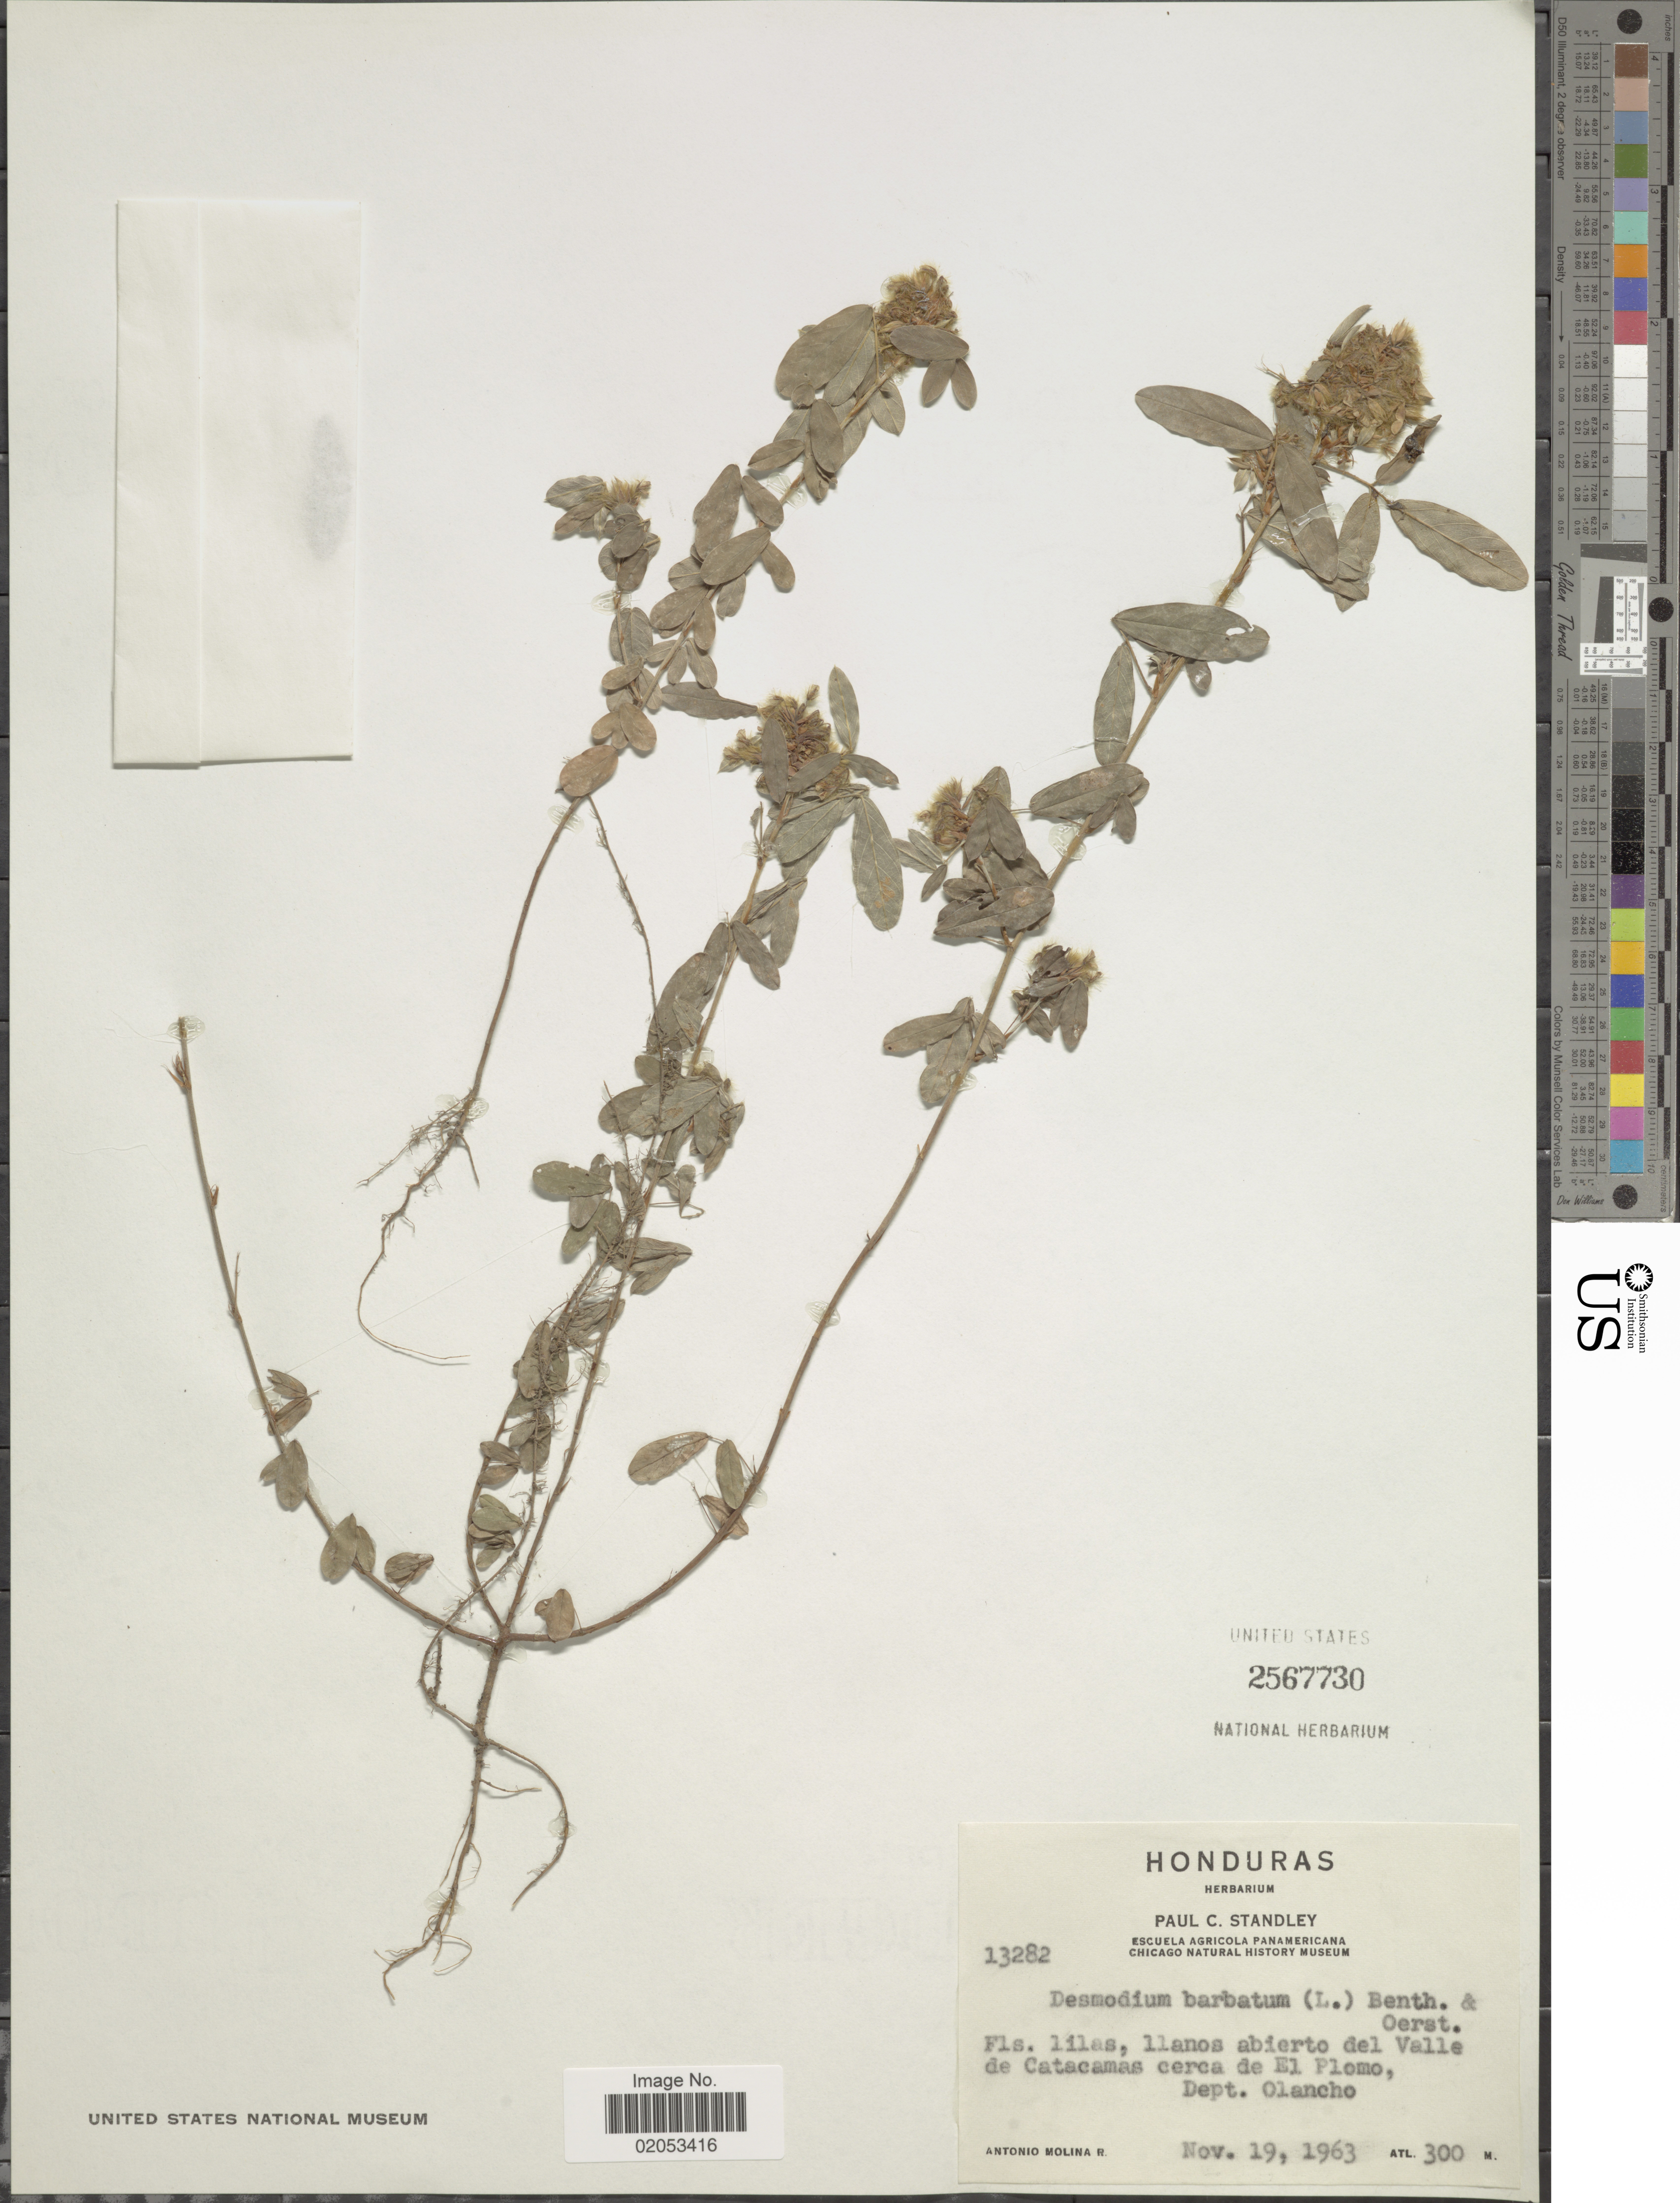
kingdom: Plantae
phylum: Tracheophyta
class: Magnoliopsida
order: Fabales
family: Fabaceae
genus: Grona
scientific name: Grona barbata var. barbata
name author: (L.) H. Ohashi & K. Ohashi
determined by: Strong, Mark T., (BOT), Smithsonian Institution - National Museum of Natural History (UNITED STATES)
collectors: A. Molina R.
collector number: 13282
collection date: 1963-11-19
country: Honduras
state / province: Olancho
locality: Llanos del Valle de Catacamas cerca de El Ploma, Dept. Olancho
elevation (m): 300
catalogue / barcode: US 2567730